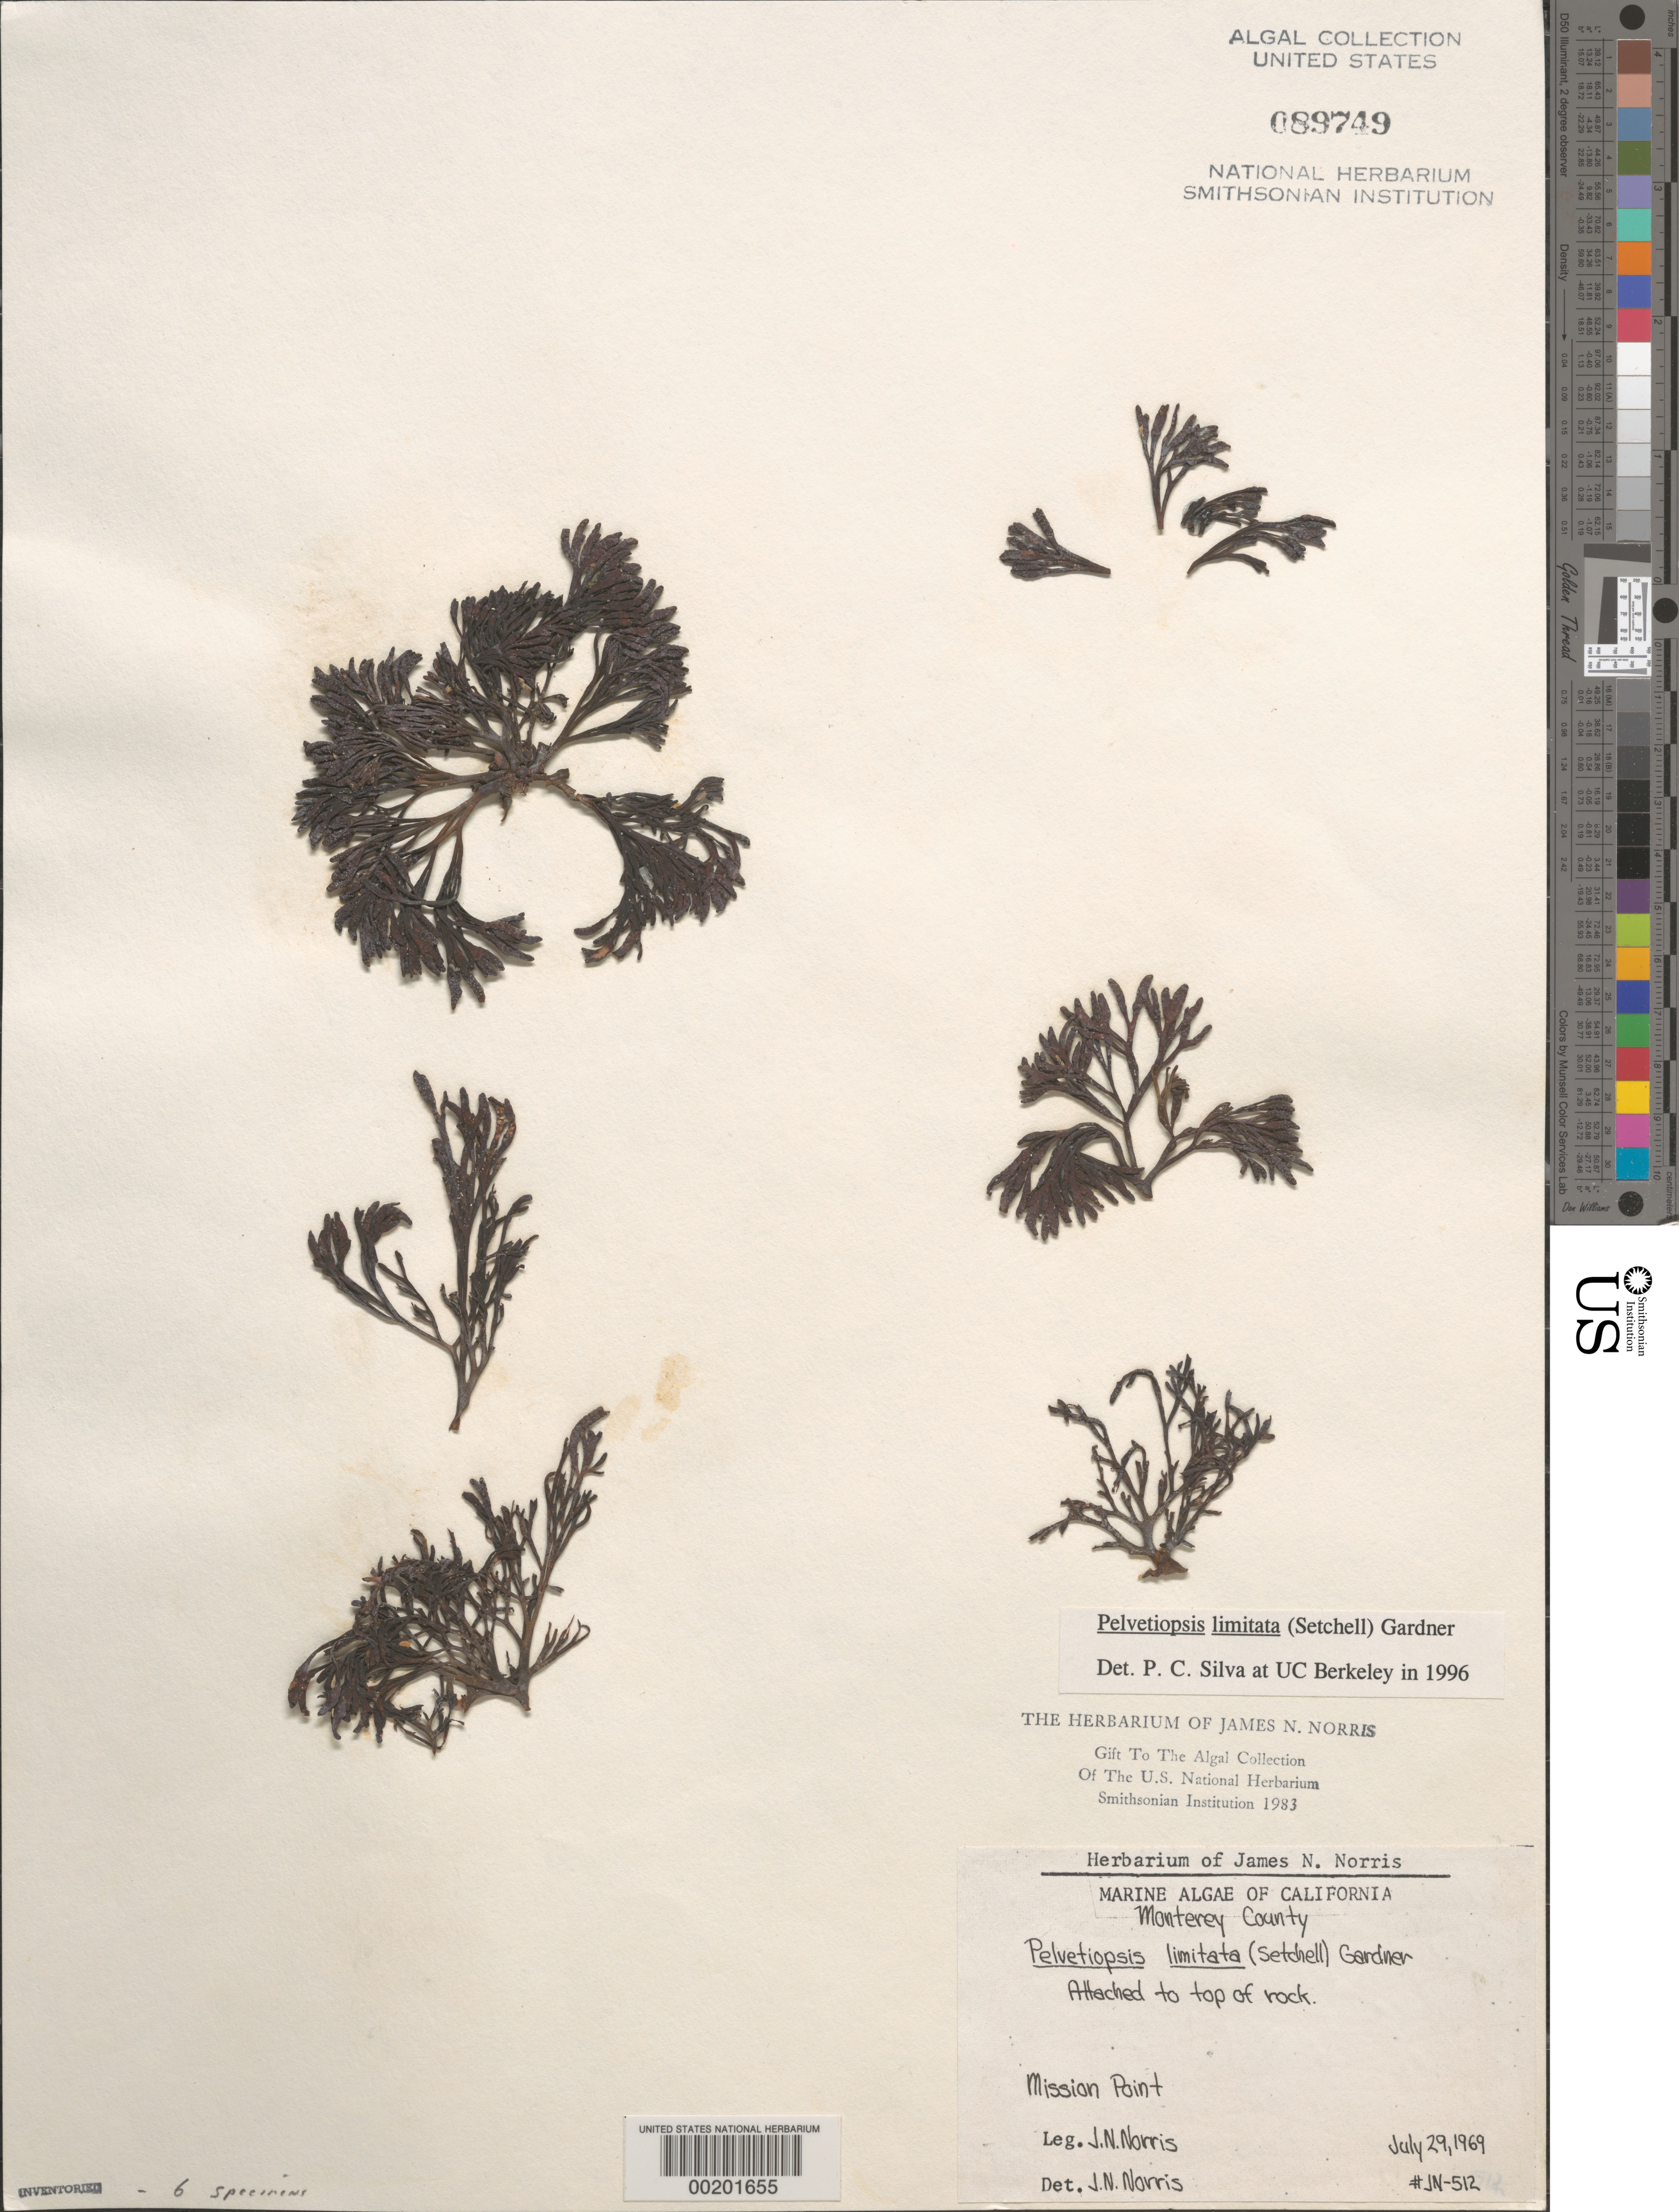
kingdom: Chromista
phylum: Ochrophyta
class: Phaeophyceae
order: Fucales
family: Fucaceae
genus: Pelvetiopsis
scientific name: Pelvetiopsis limitata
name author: N.L. Gardner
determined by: Silva, P. C.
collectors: J. N. Norris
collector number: JN-512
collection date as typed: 29 Jul 1969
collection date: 1969-07-29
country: United States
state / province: California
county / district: Monterey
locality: Mission Point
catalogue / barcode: US 89749